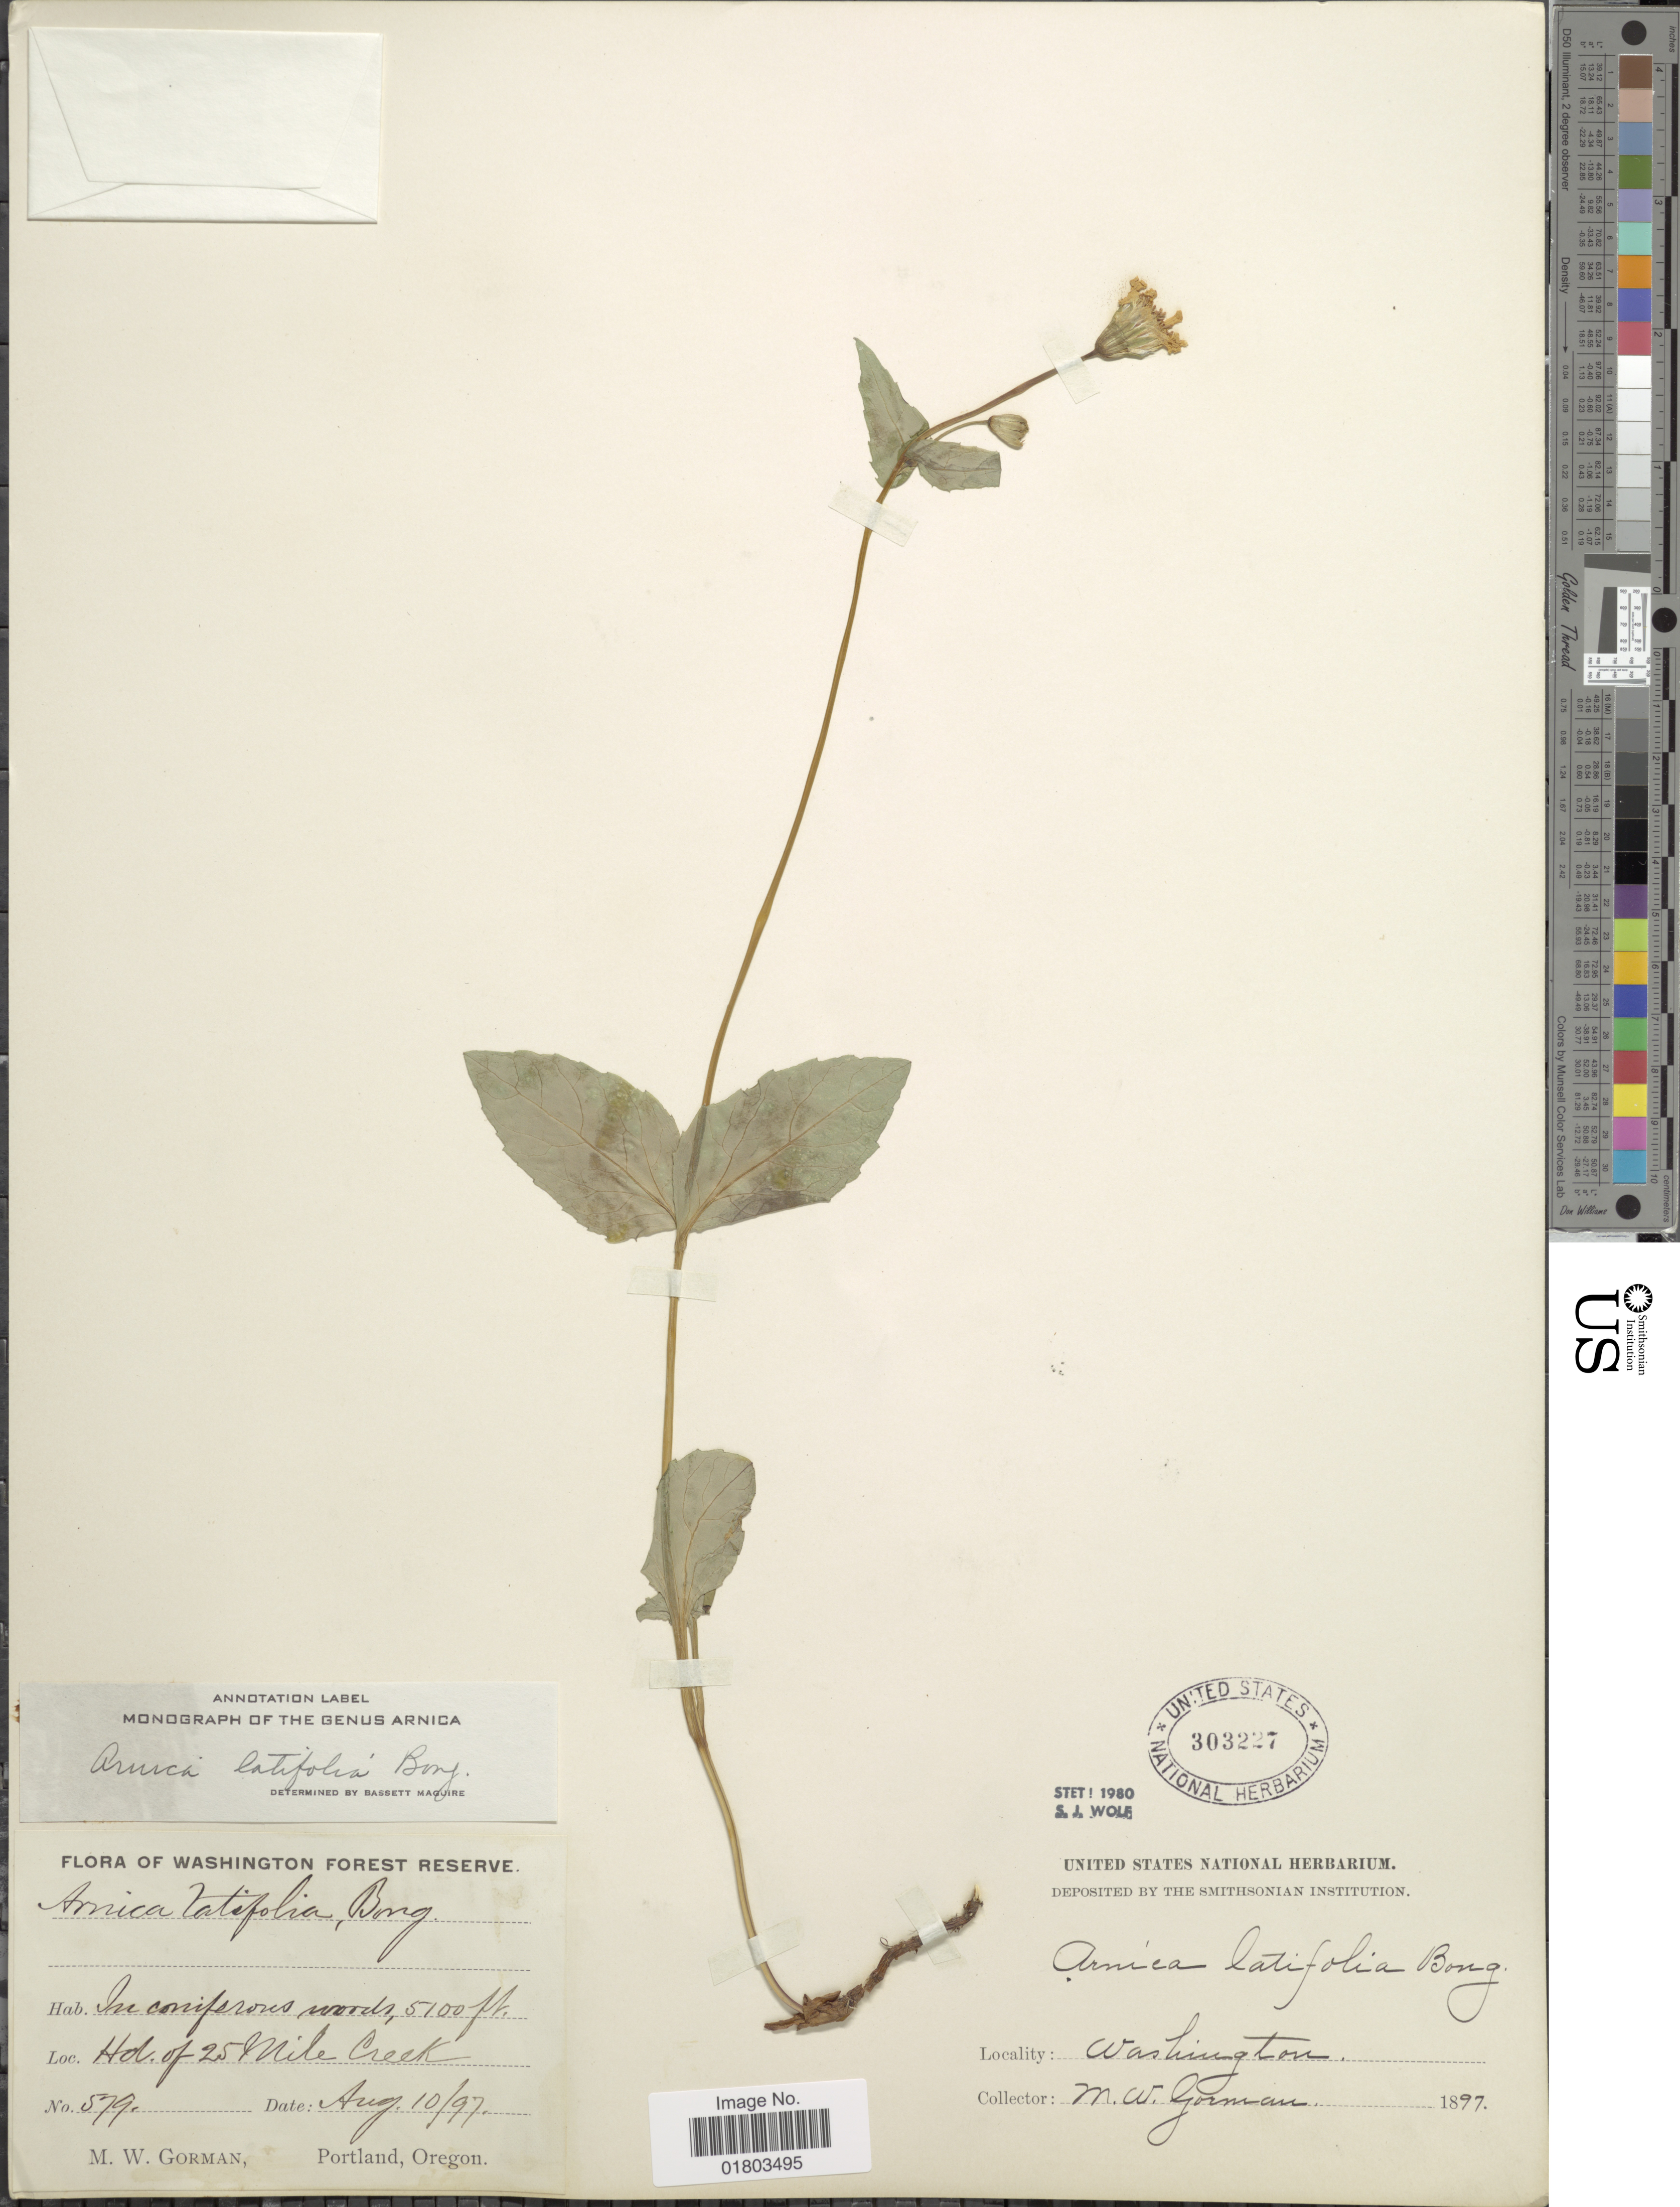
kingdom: Plantae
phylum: Tracheophyta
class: Magnoliopsida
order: Asterales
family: Asteraceae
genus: Arnica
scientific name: Arnica latifolia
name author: Bong.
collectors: M. W. Gorman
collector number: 579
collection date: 1897-08-10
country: United States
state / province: Washington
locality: Washington Forest Reserve, In coniferous woods, Hd of 25 Mile Creek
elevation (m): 1554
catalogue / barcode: US 303227